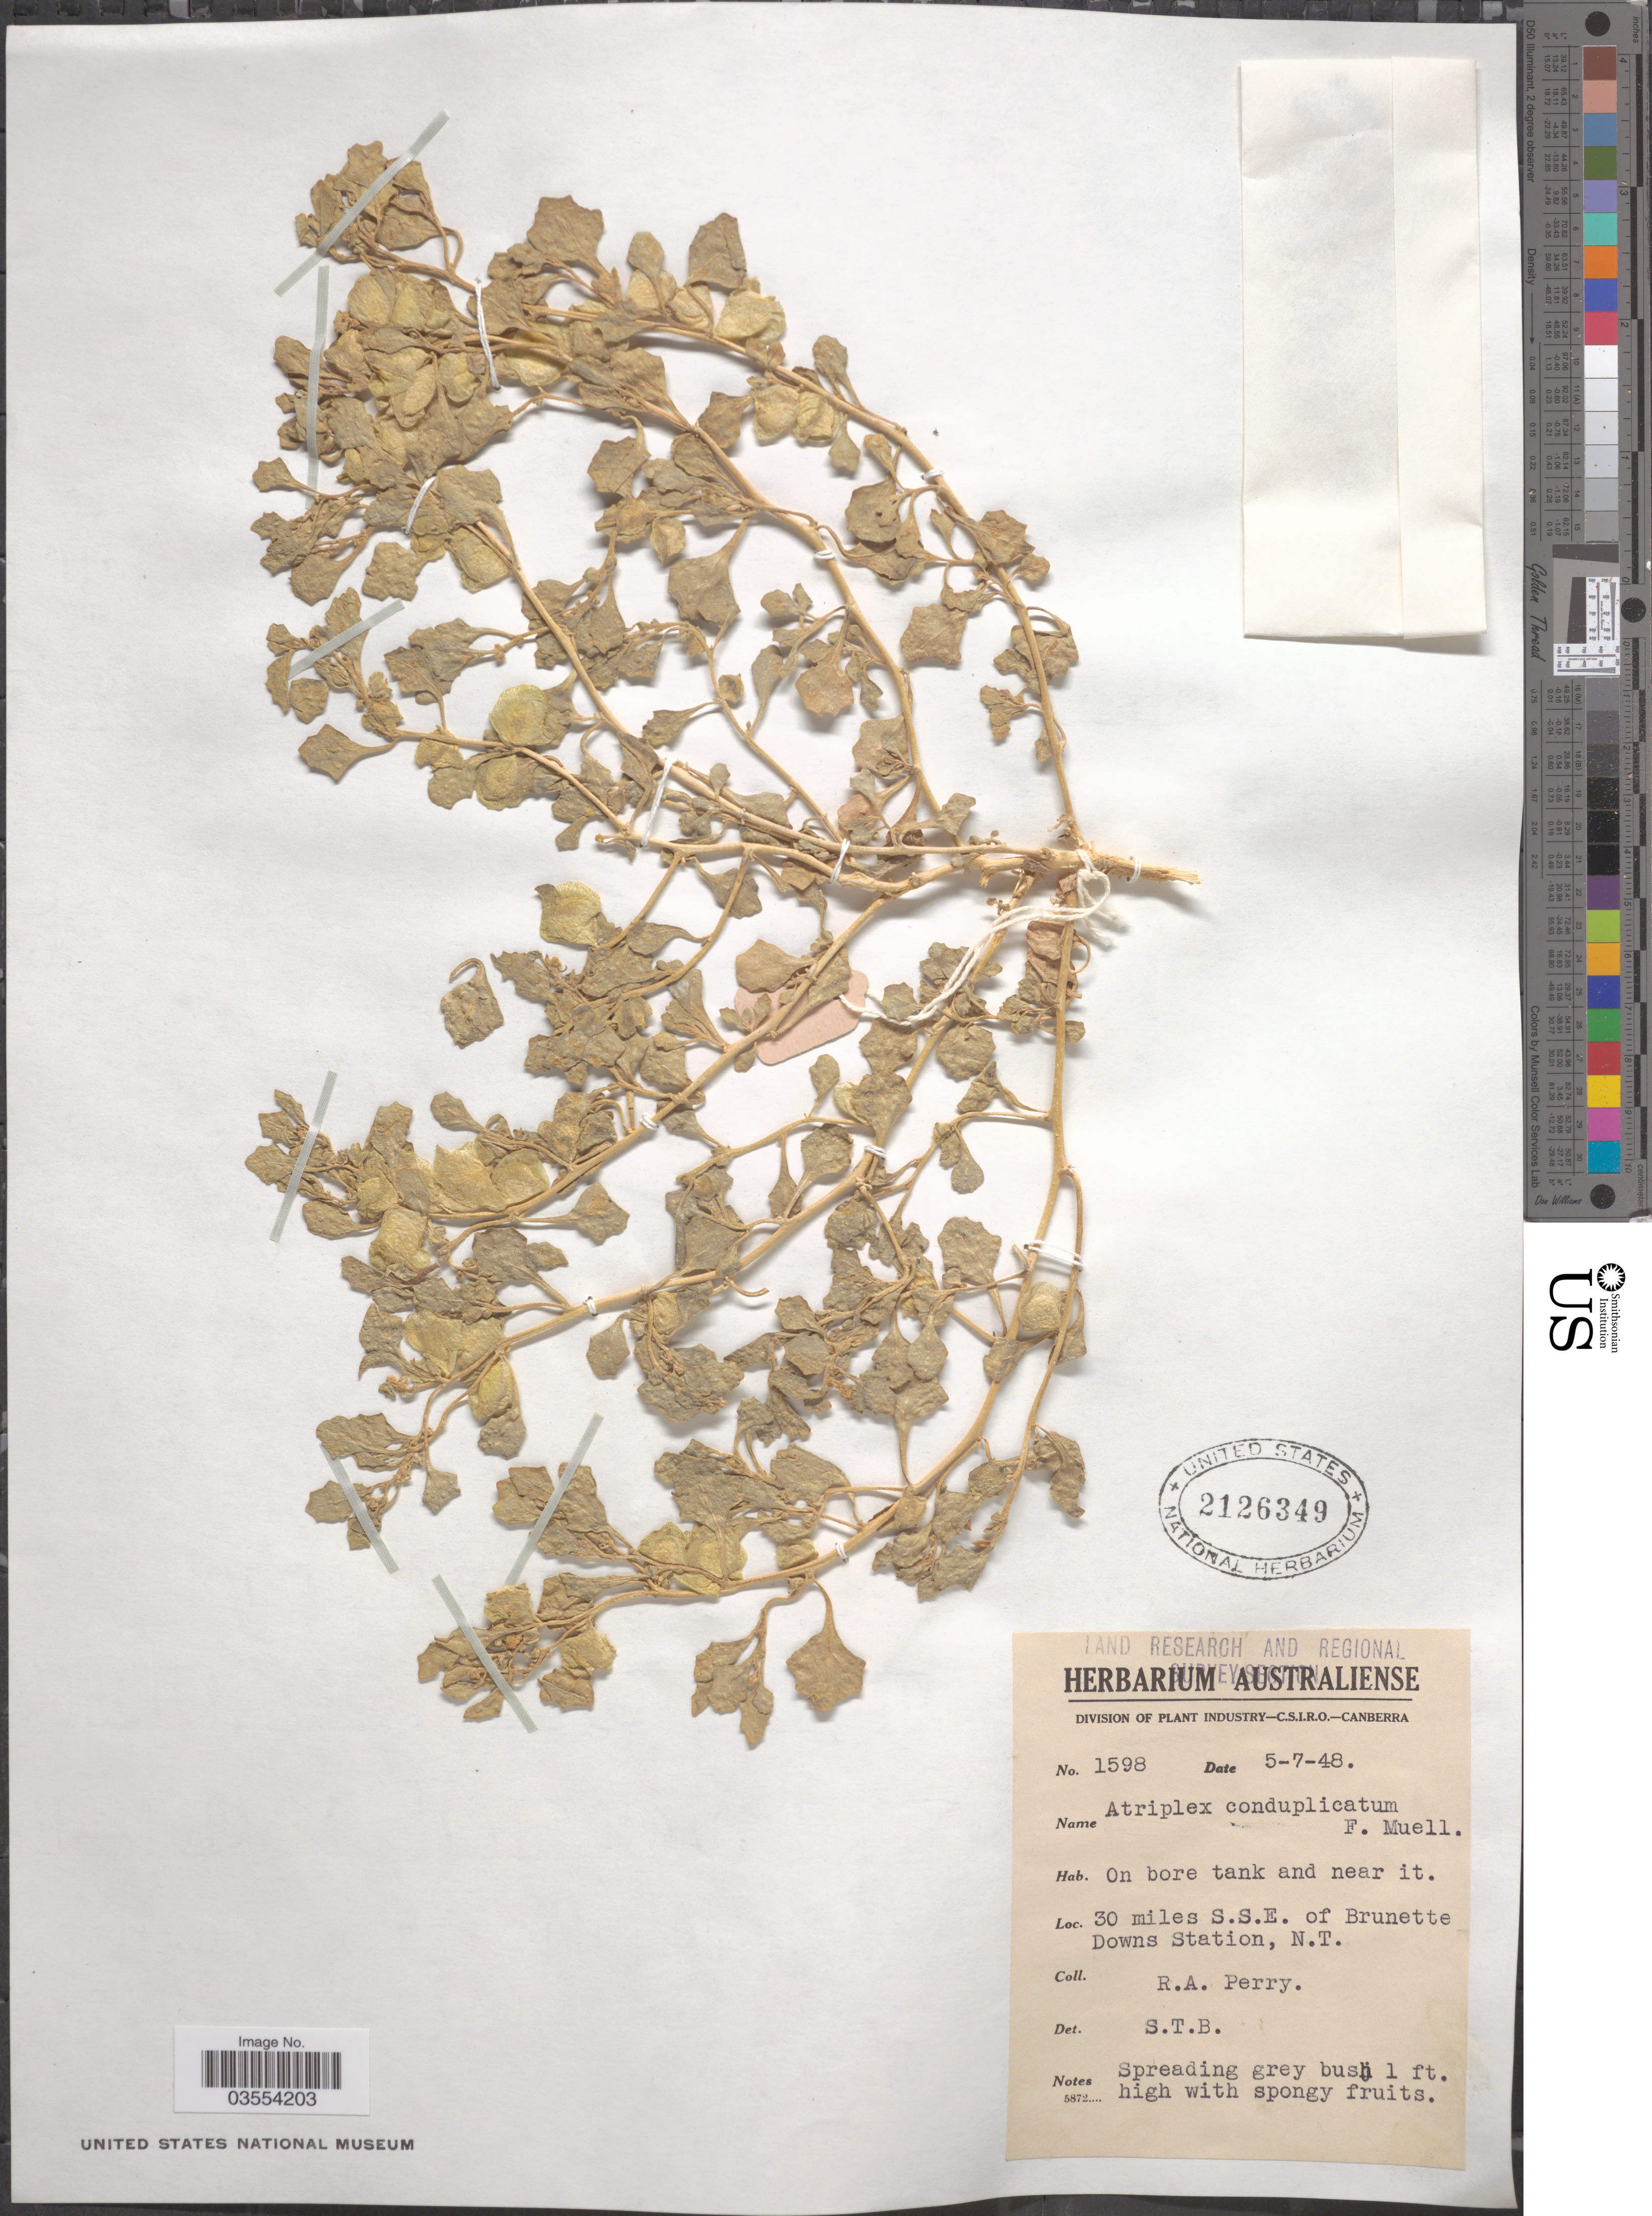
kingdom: Plantae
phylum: Tracheophyta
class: Magnoliopsida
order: Caryophyllales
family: Amaranthaceae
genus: Atriplex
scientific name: Atriplex conduplicata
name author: F. Muell.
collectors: Perry, R. A.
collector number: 1598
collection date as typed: Transcribed d/m/y: 5/7/48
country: Australia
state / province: Northern Territory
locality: On bore tank and near it. 30 miles S.S.E. of Brunette Downs Station.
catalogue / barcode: US 2126349